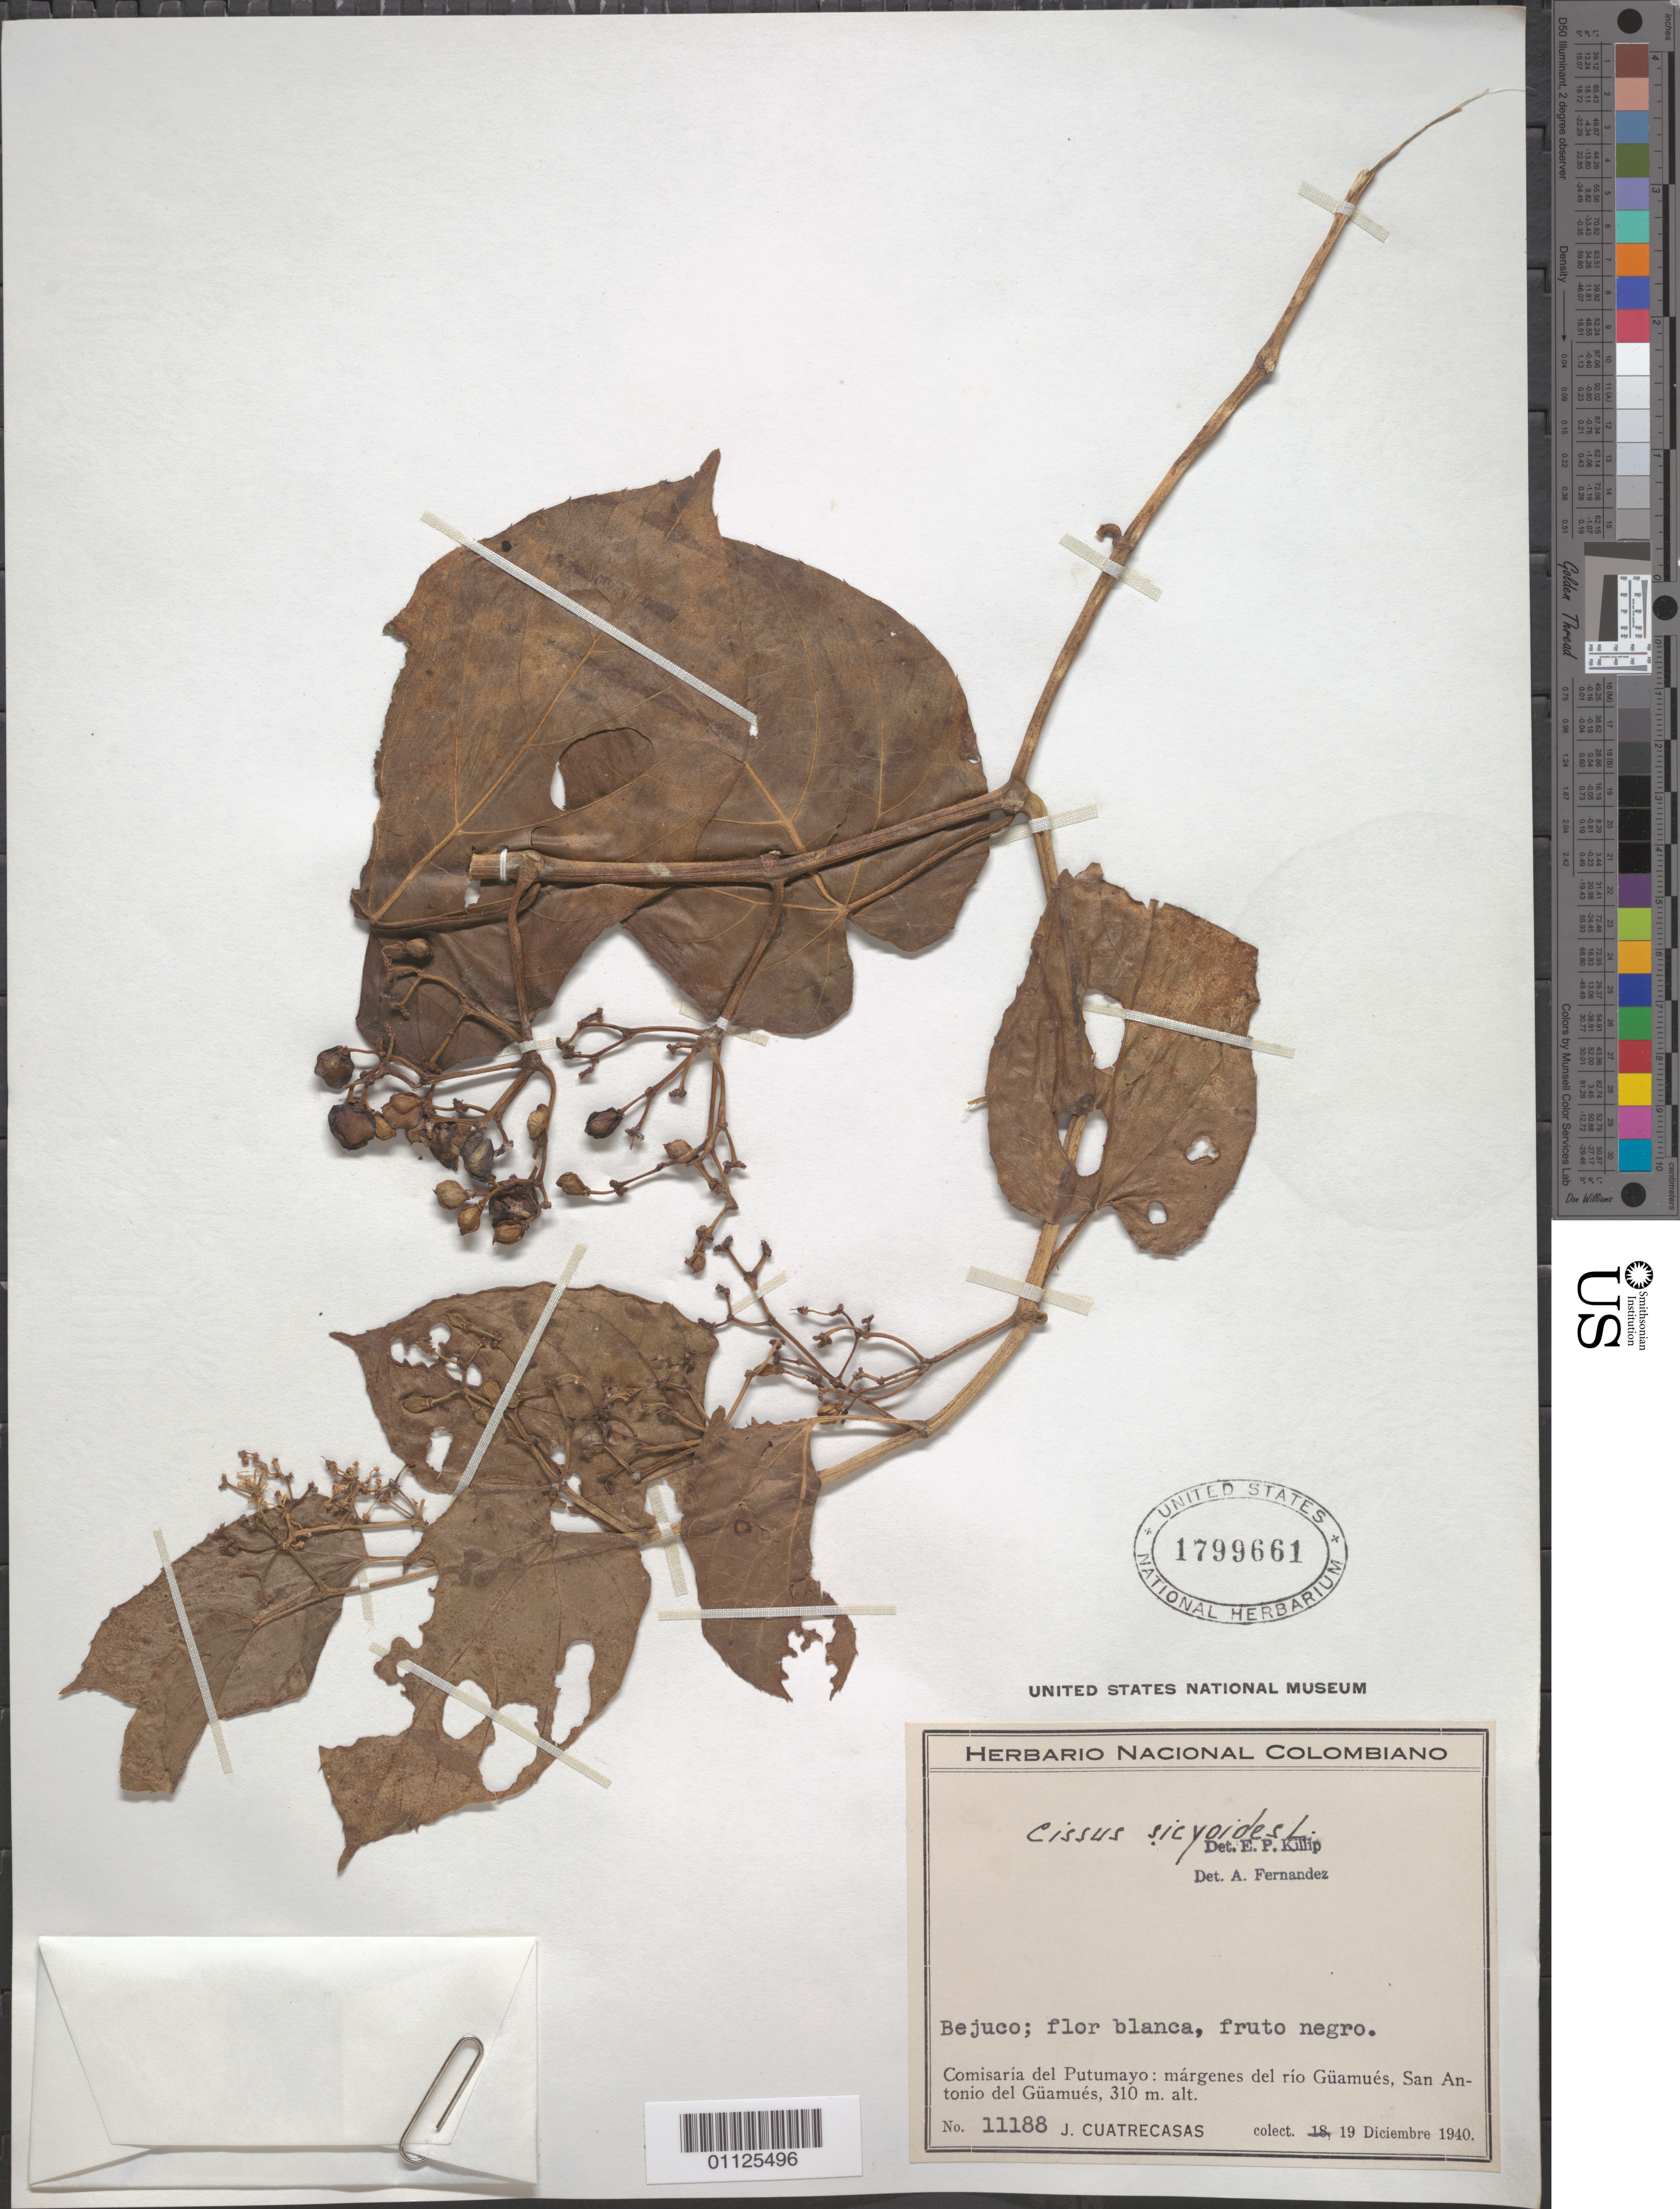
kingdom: Plantae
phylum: Tracheophyta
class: Magnoliopsida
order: Vitales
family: Vitaceae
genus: Cissus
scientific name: Cissus verticillata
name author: (L.) Nicolson & C.E. Jarvis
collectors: J. Cuatrecasas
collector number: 11188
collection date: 1940-12-19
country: Colombia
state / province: Putumayo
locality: Margenes del rio Guamues, San Antonio del Guamues.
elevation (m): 310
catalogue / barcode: US 1799661